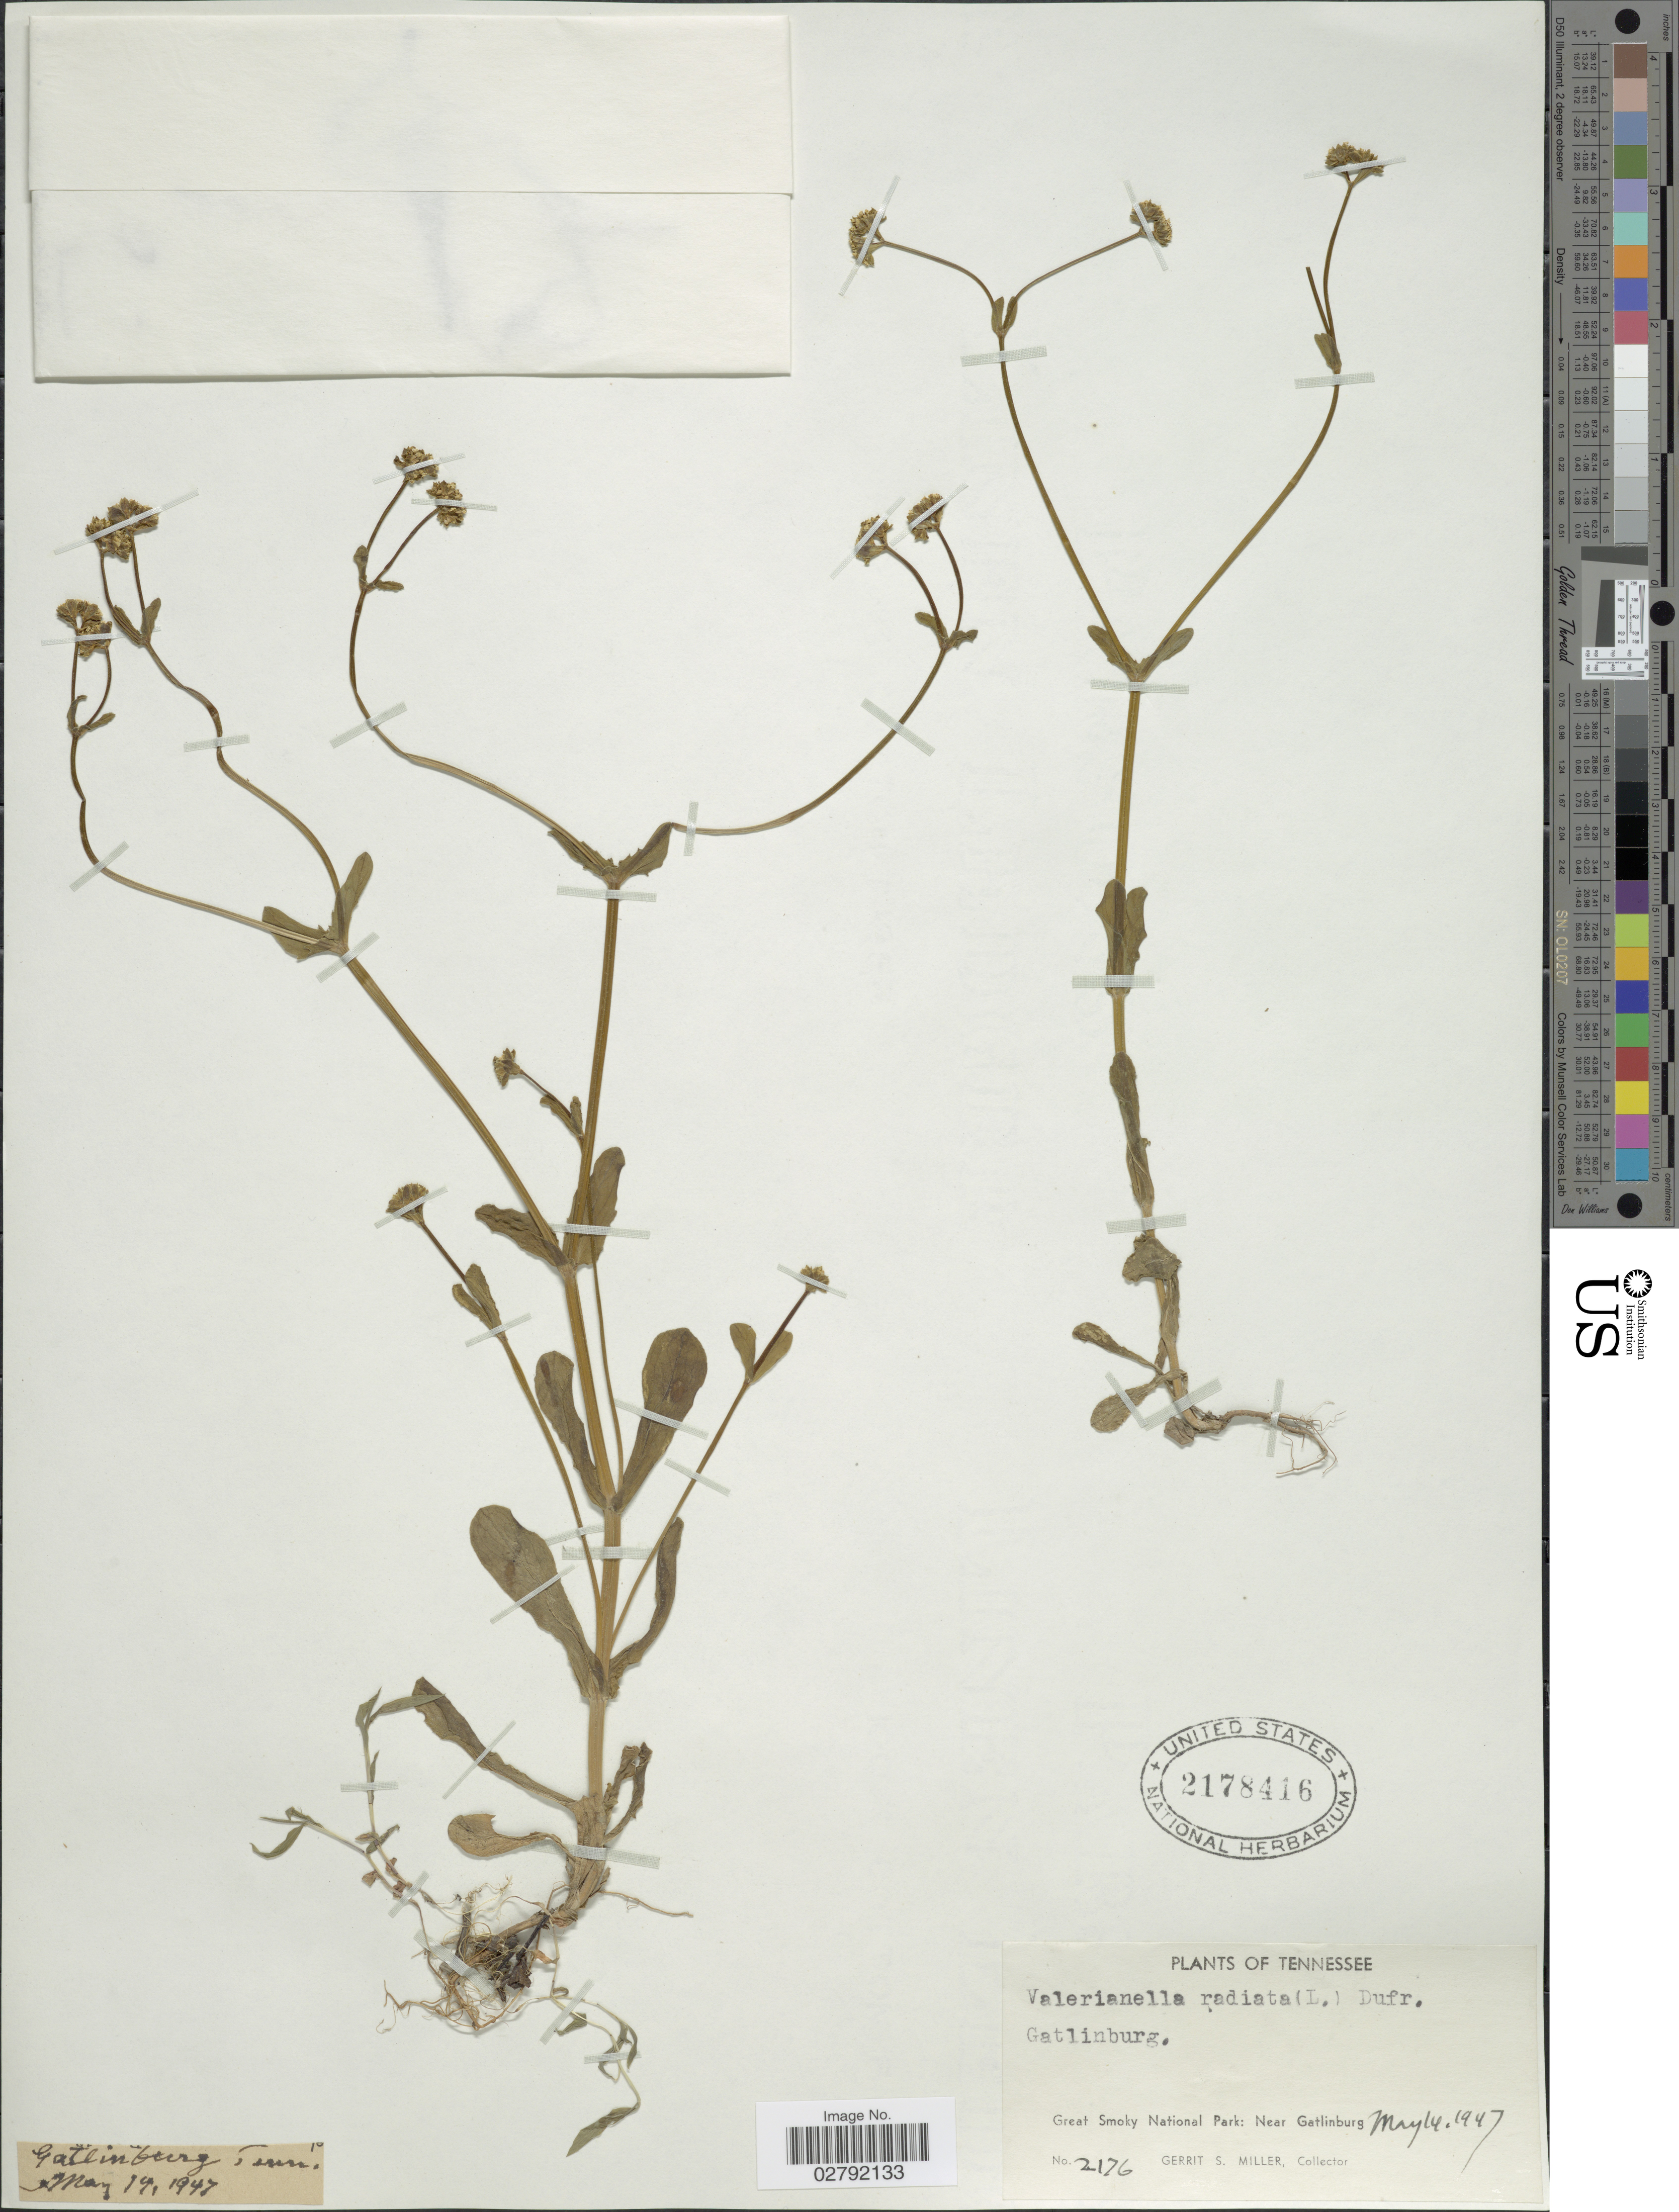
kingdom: Plantae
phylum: Tracheophyta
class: Magnoliopsida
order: Dipsacales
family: Caprifoliaceae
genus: Valerianella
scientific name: Valerianella radiata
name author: (L.) Dufr.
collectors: G. S. Miller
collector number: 2176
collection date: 1947-05-14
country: United States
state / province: Tennessee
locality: Great Smoky National Park: Near Gatlinburg.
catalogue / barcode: US 2178416